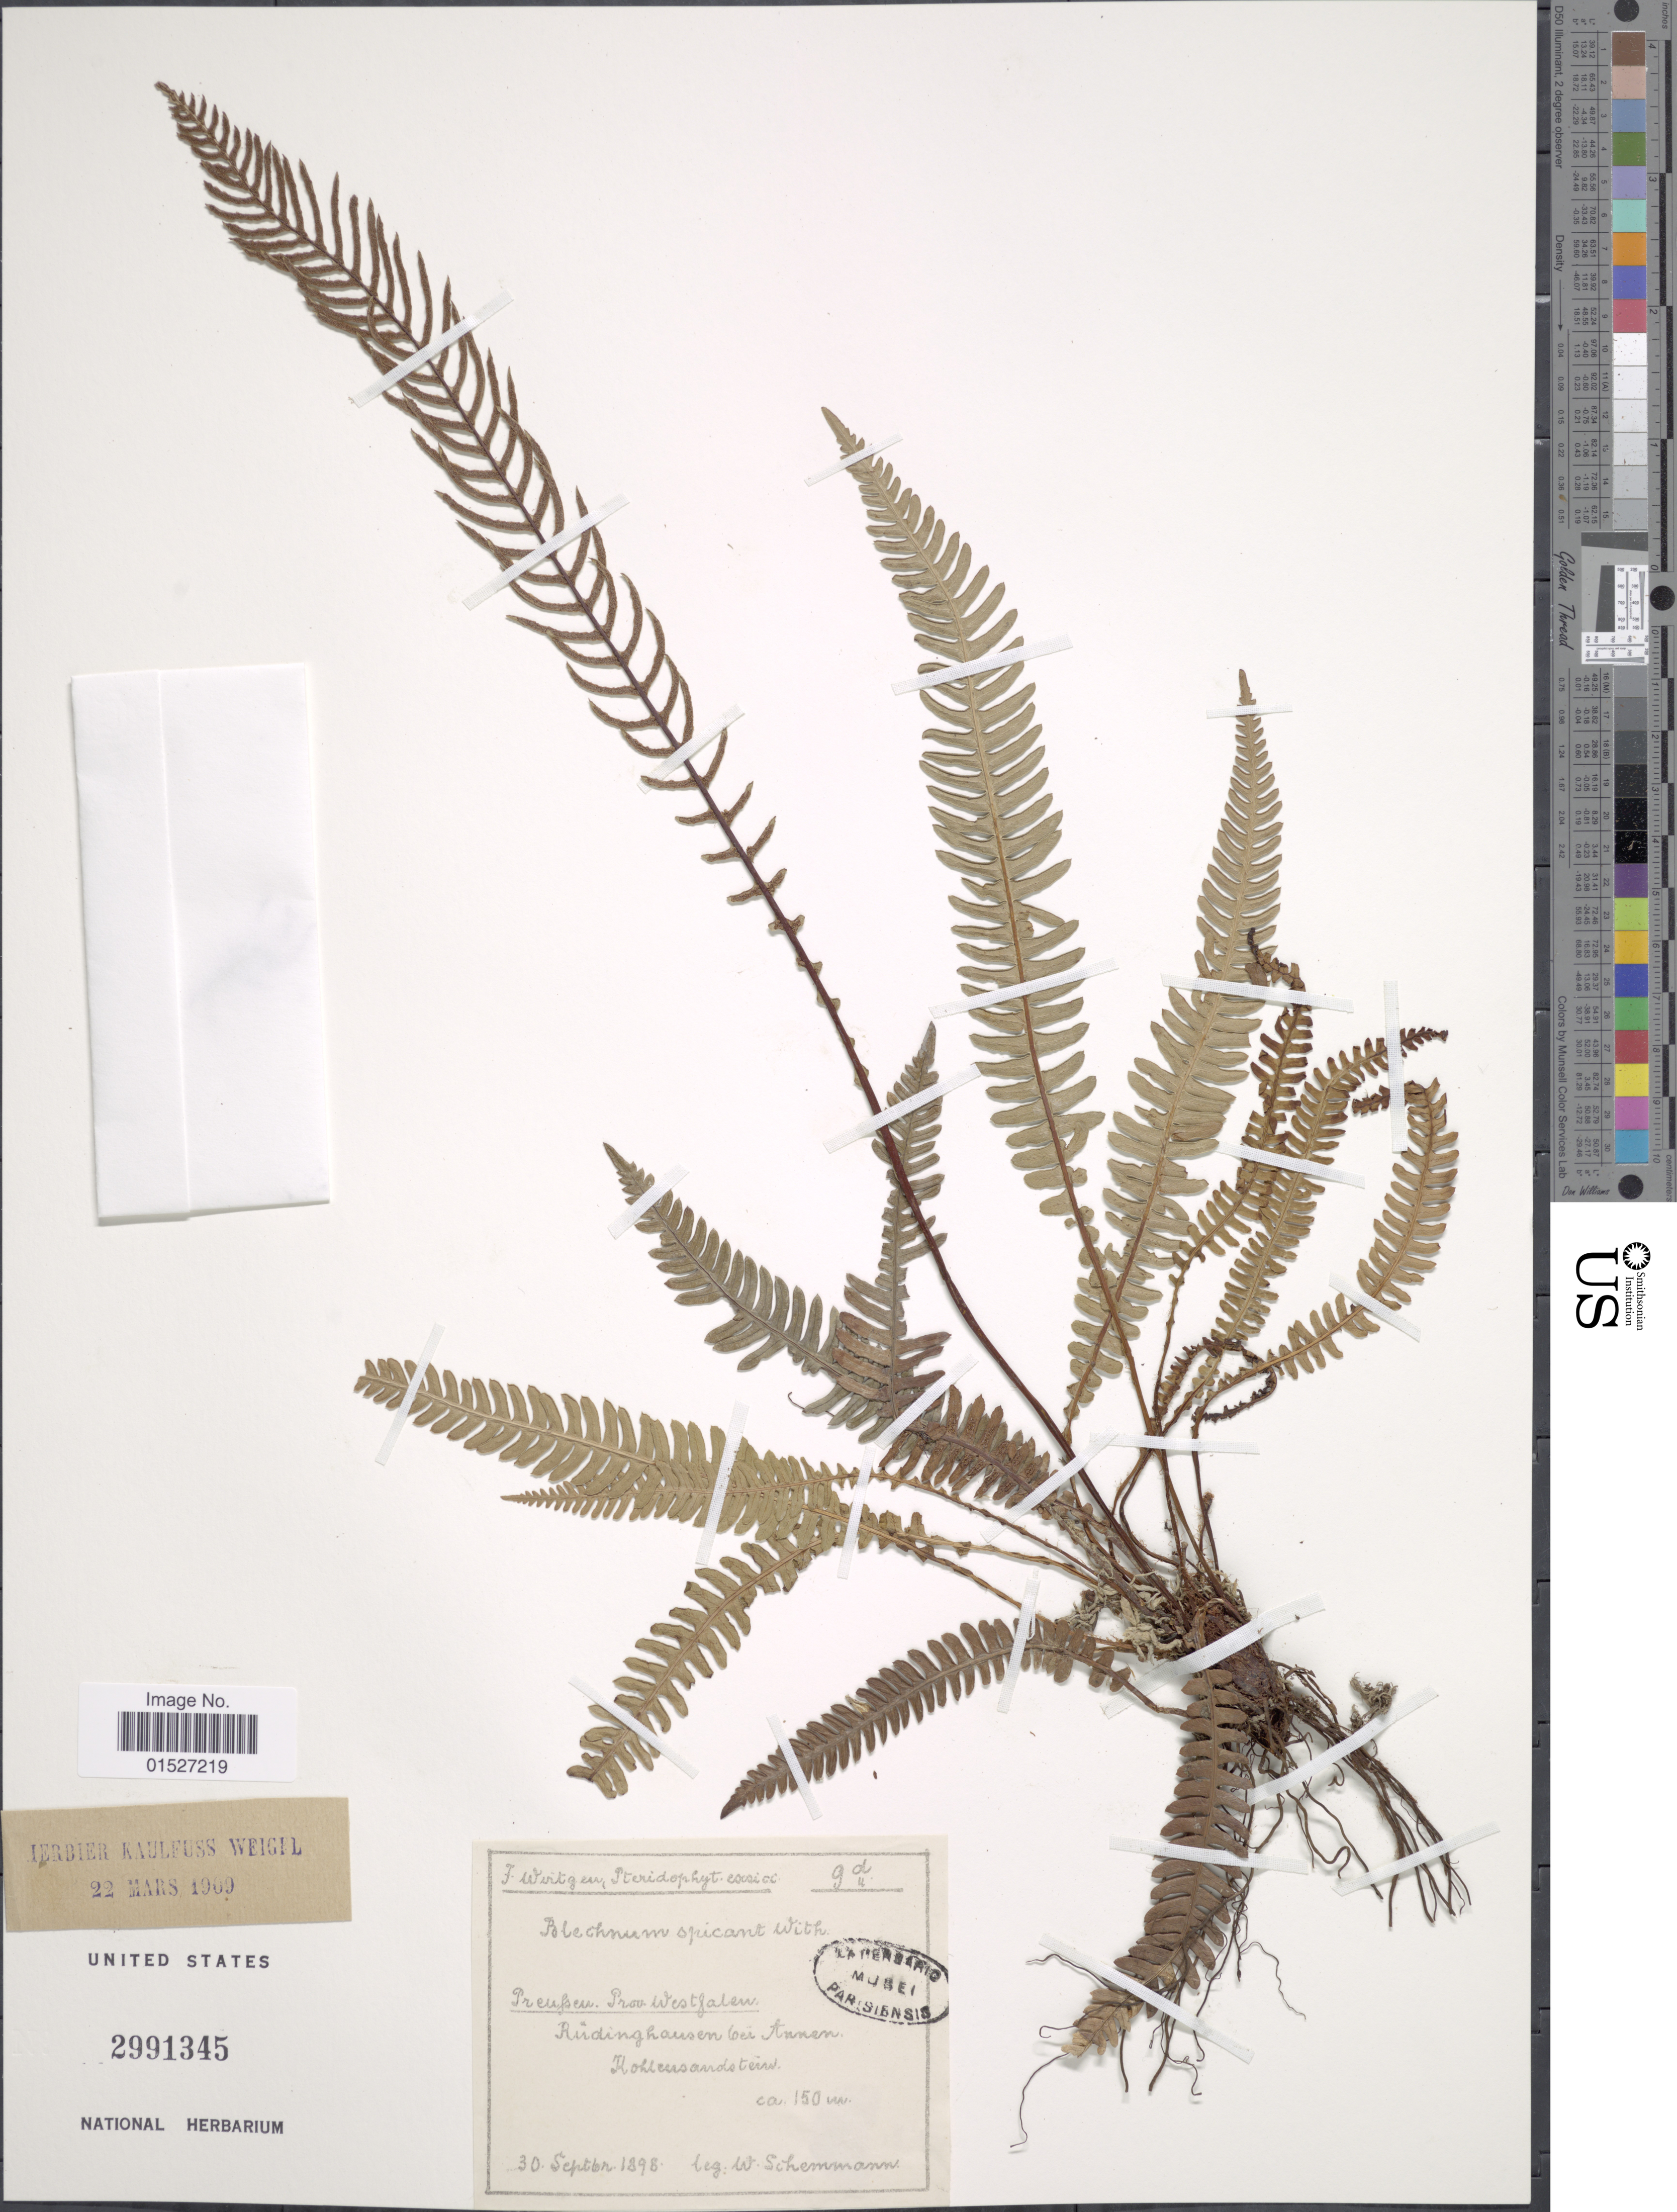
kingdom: Plantae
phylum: Tracheophyta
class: Polypodiopsida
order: Polypodiales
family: Blechnaceae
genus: Blechnum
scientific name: Blechnum spicant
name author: (L.) Sm.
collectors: W. Schemmann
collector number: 9d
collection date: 1898-09-30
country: Germany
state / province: Nordrhein-Westfalen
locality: Preupen. Prov. Westfalen. Rudinghausen bei Annen. Kohlersandsterra. [interpreted]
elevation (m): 150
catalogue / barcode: US 2991345